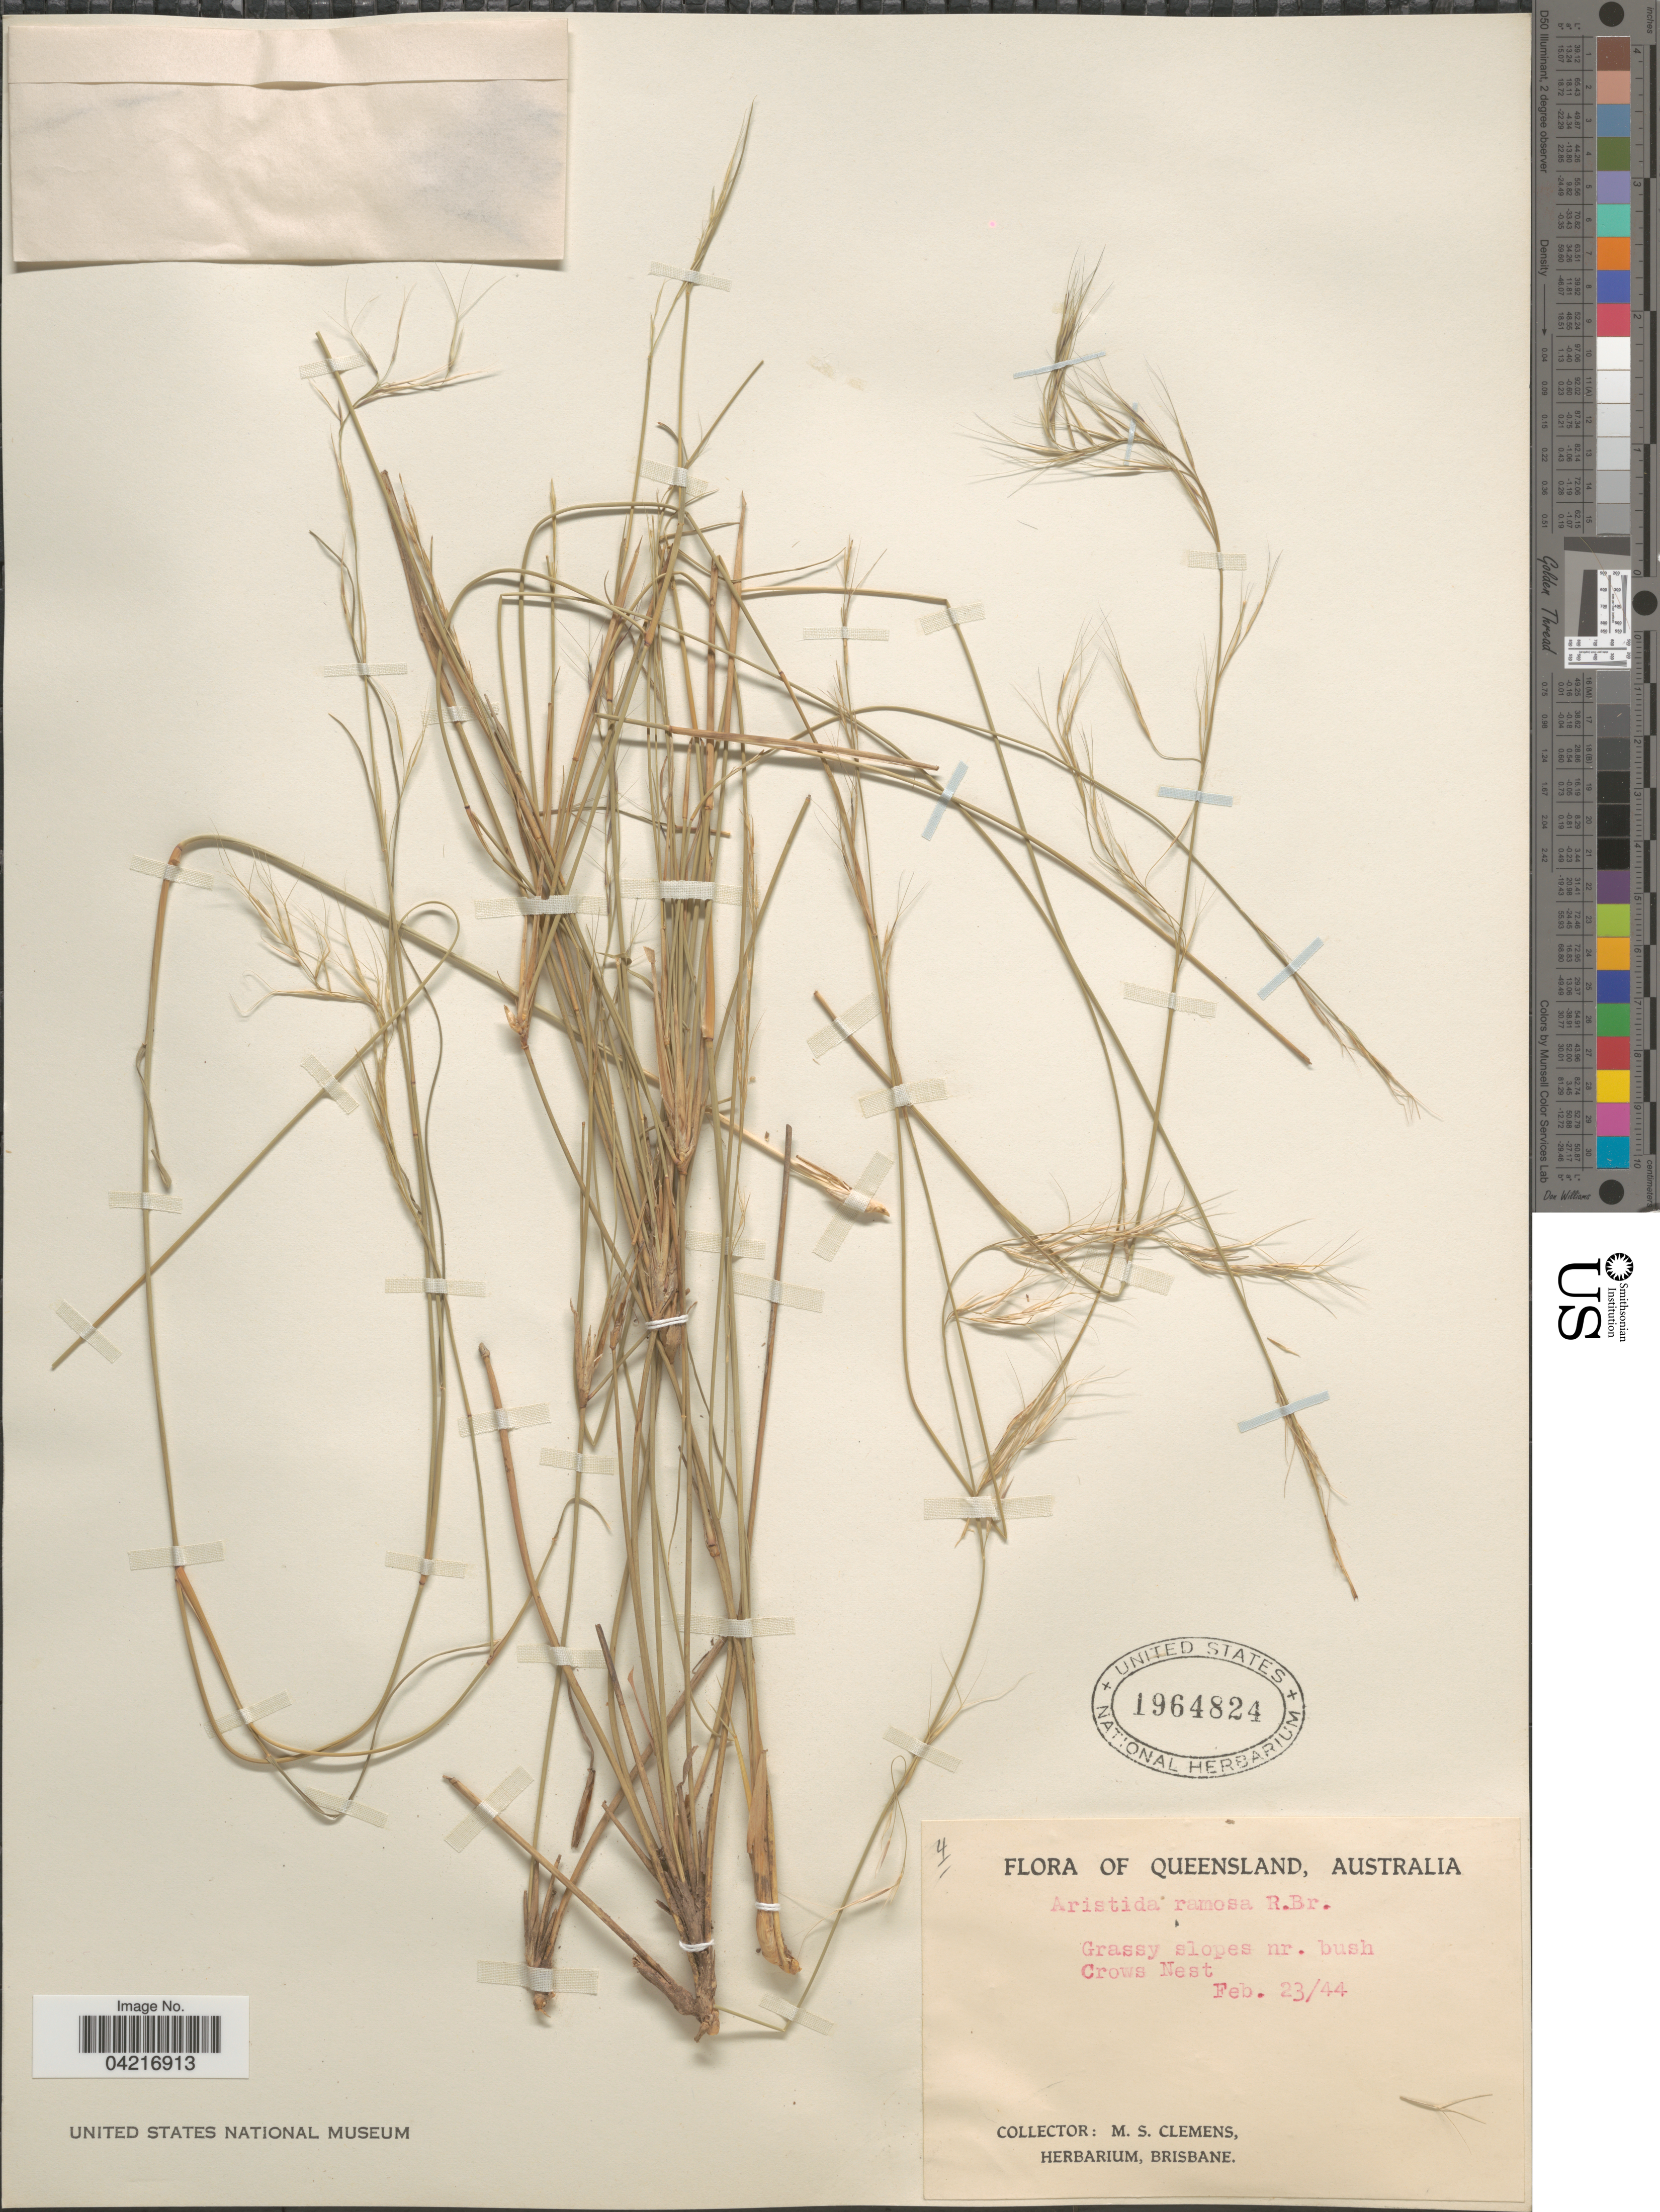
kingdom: Plantae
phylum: Tracheophyta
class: Liliopsida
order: Poales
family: Poaceae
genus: Aristida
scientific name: Aristida ramosa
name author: R. Br.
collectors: M. S. Clemens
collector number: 4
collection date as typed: Transcribed d/m/y: 23/2/44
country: Australia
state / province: Queensland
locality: Crows Nest.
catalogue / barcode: US 1964824